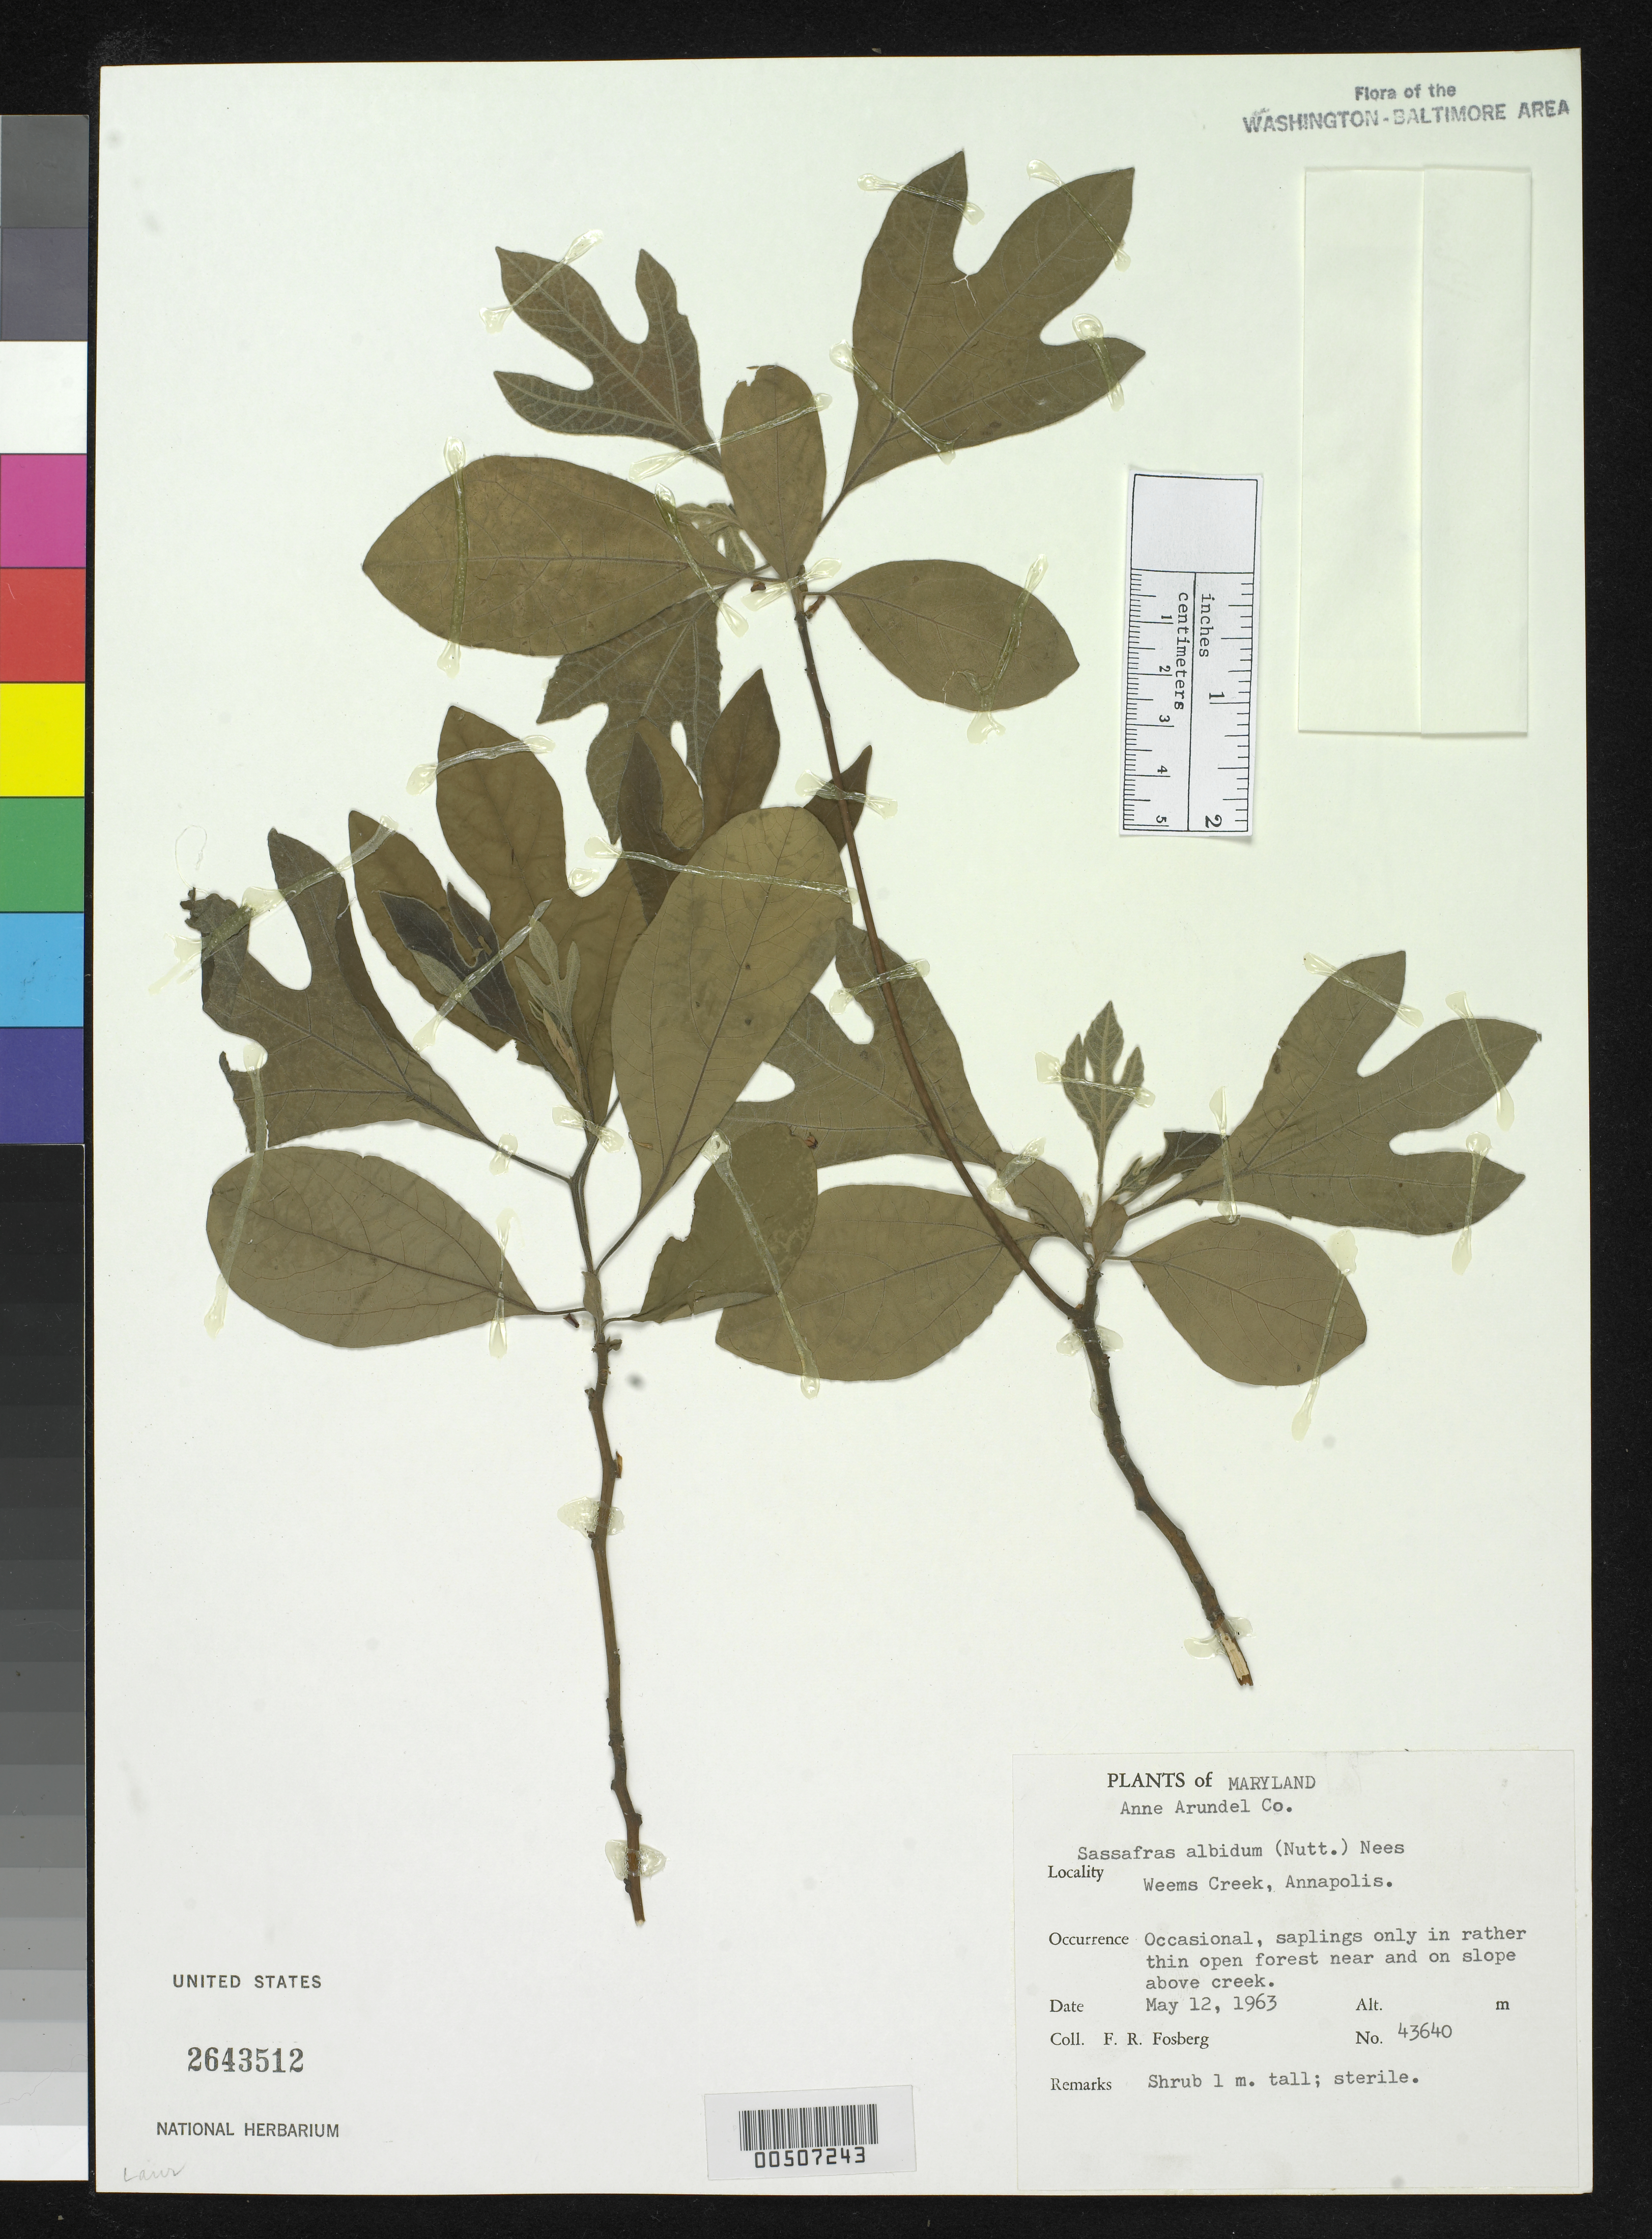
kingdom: Plantae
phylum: Tracheophyta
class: Magnoliopsida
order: Laurales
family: Lauraceae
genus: Sassafras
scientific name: Sassafras albidum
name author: (Nutt.) Nees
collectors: F. R. Fosberg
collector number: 43640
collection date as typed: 12 May 1963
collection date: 1963-05-12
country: United States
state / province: Maryland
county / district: Anne Arundel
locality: Weems Creek, Annapolis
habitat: Occasional, saplings only in rather thin open forest near and on slope above creek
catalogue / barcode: US 2643512